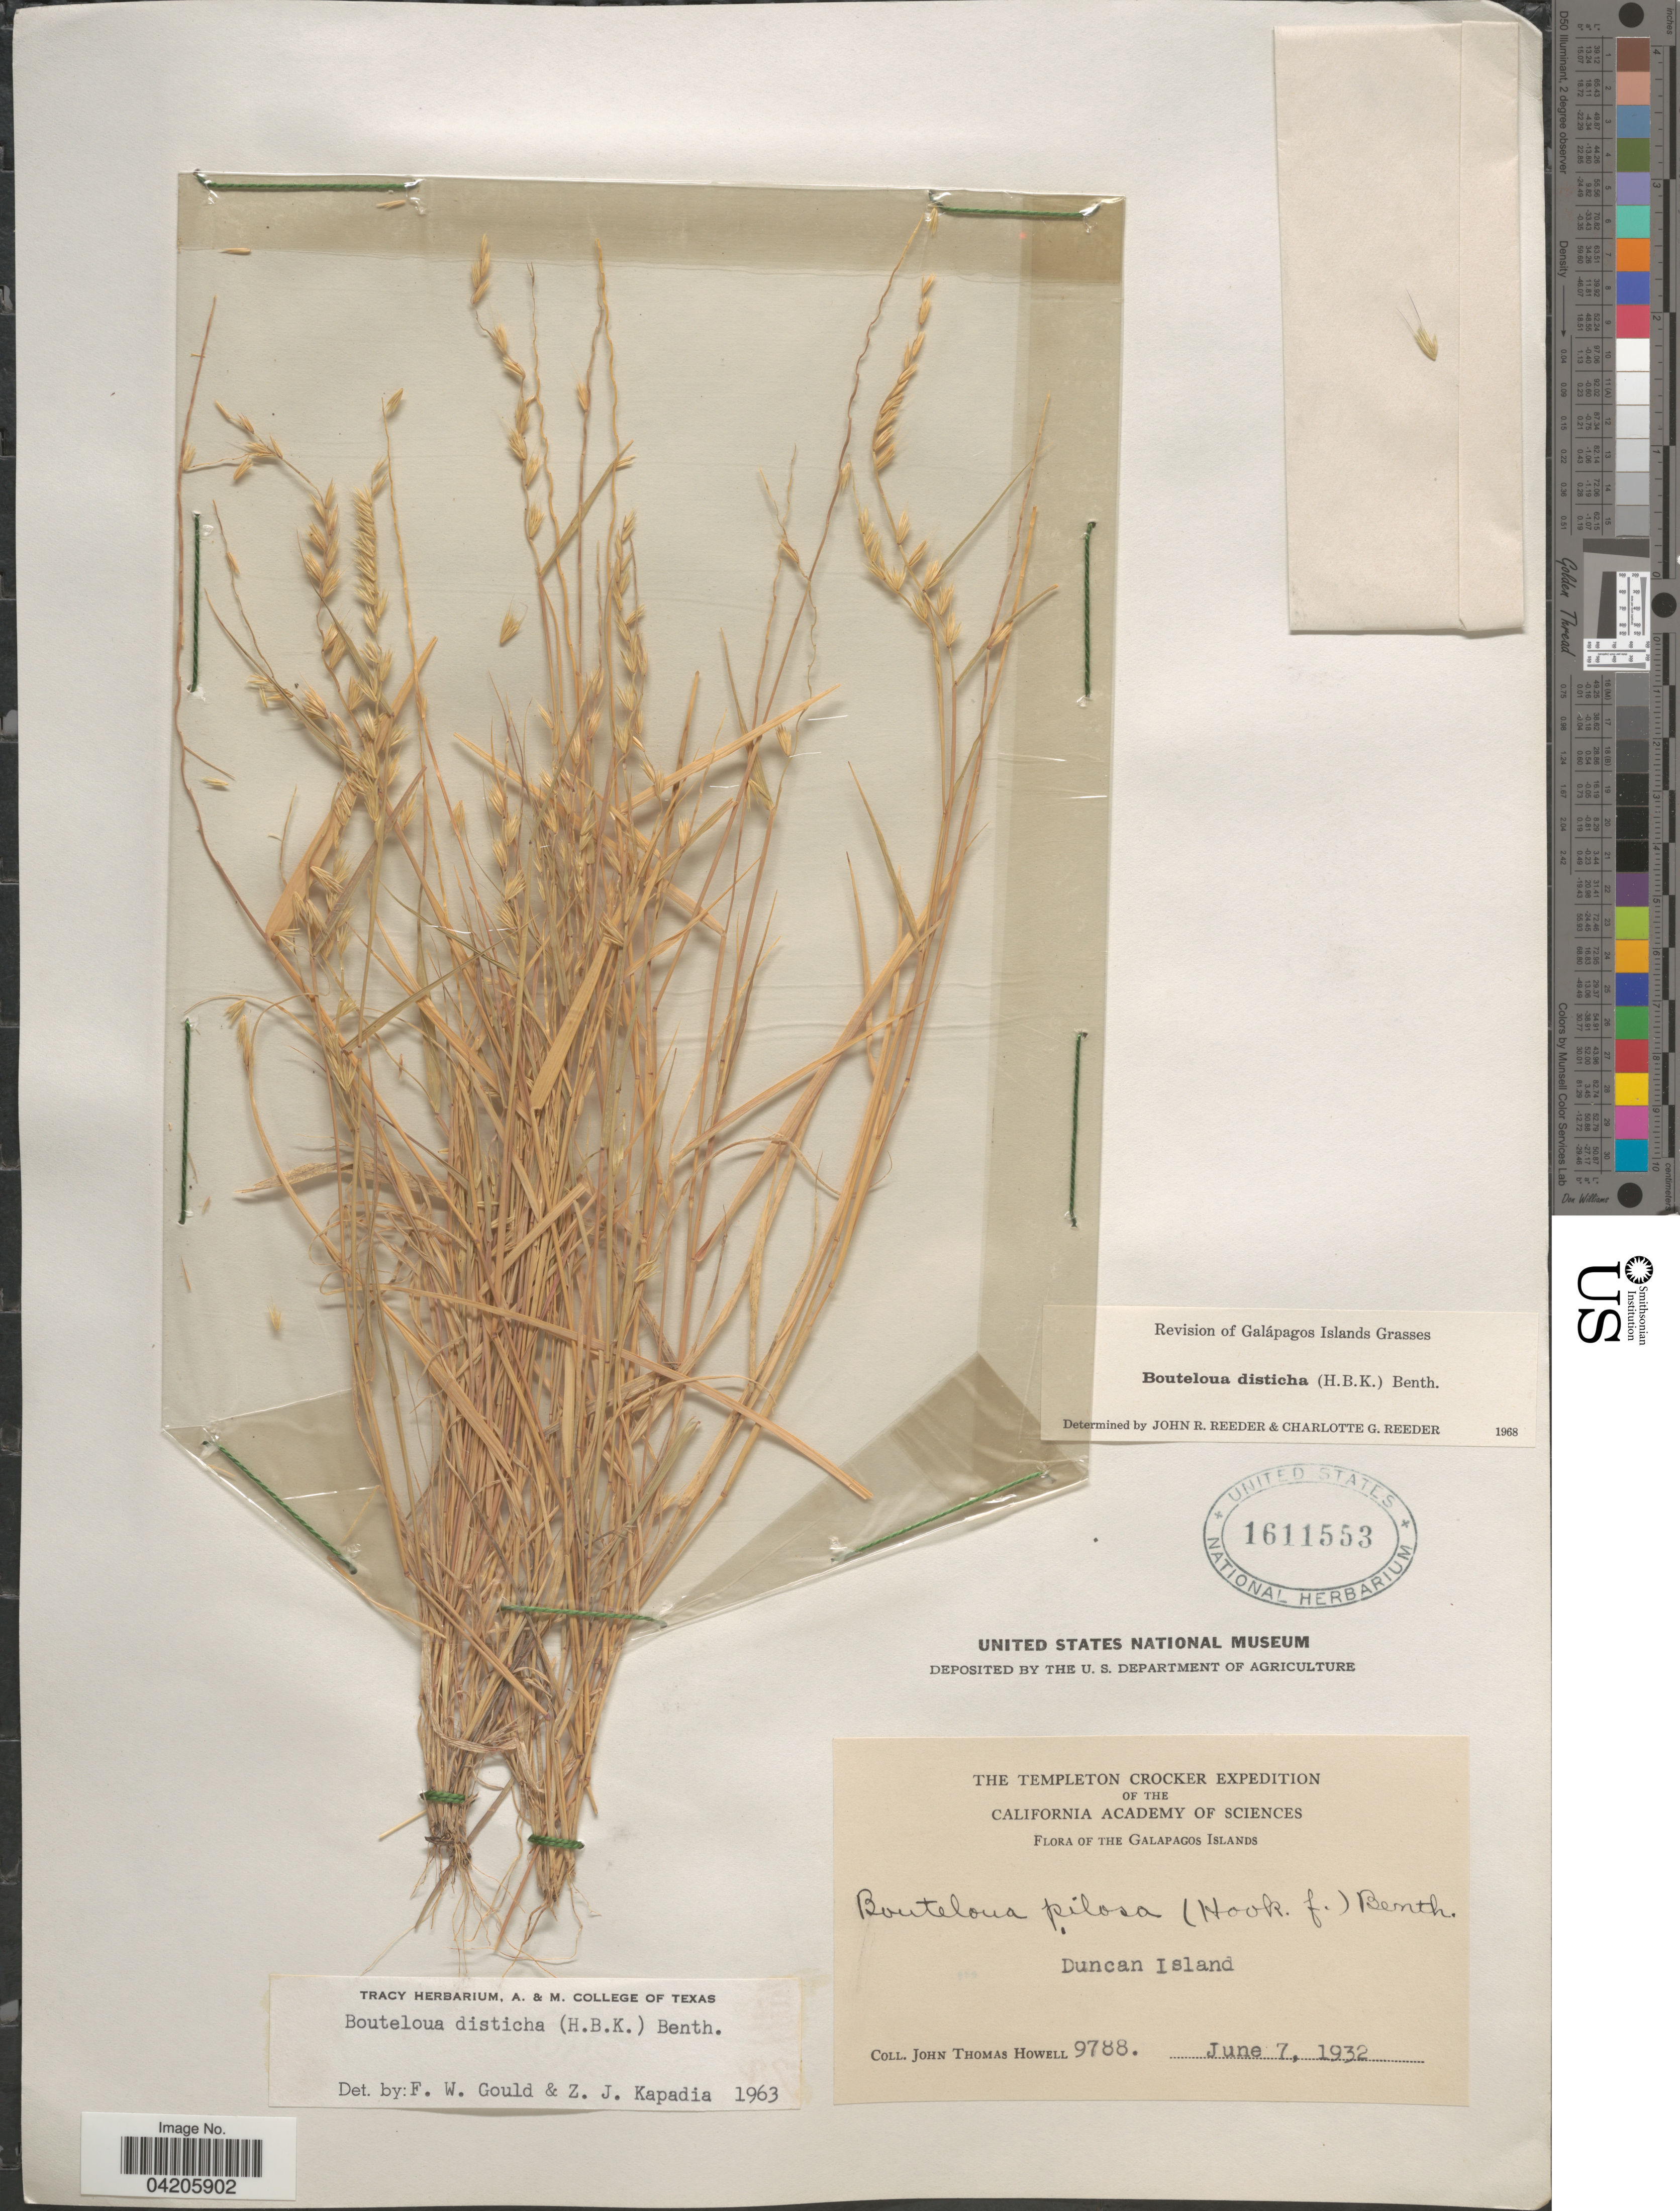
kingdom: Plantae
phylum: Tracheophyta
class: Liliopsida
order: Poales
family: Poaceae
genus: Bouteloua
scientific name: Bouteloua disticha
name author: (Kunth) Benth.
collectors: J. T. Howell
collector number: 9788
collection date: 1932-06-07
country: Ecuador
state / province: Colón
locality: The Templeton Crocker Expedition. Galapagos Islands. Duncan Island.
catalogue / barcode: US 1611553